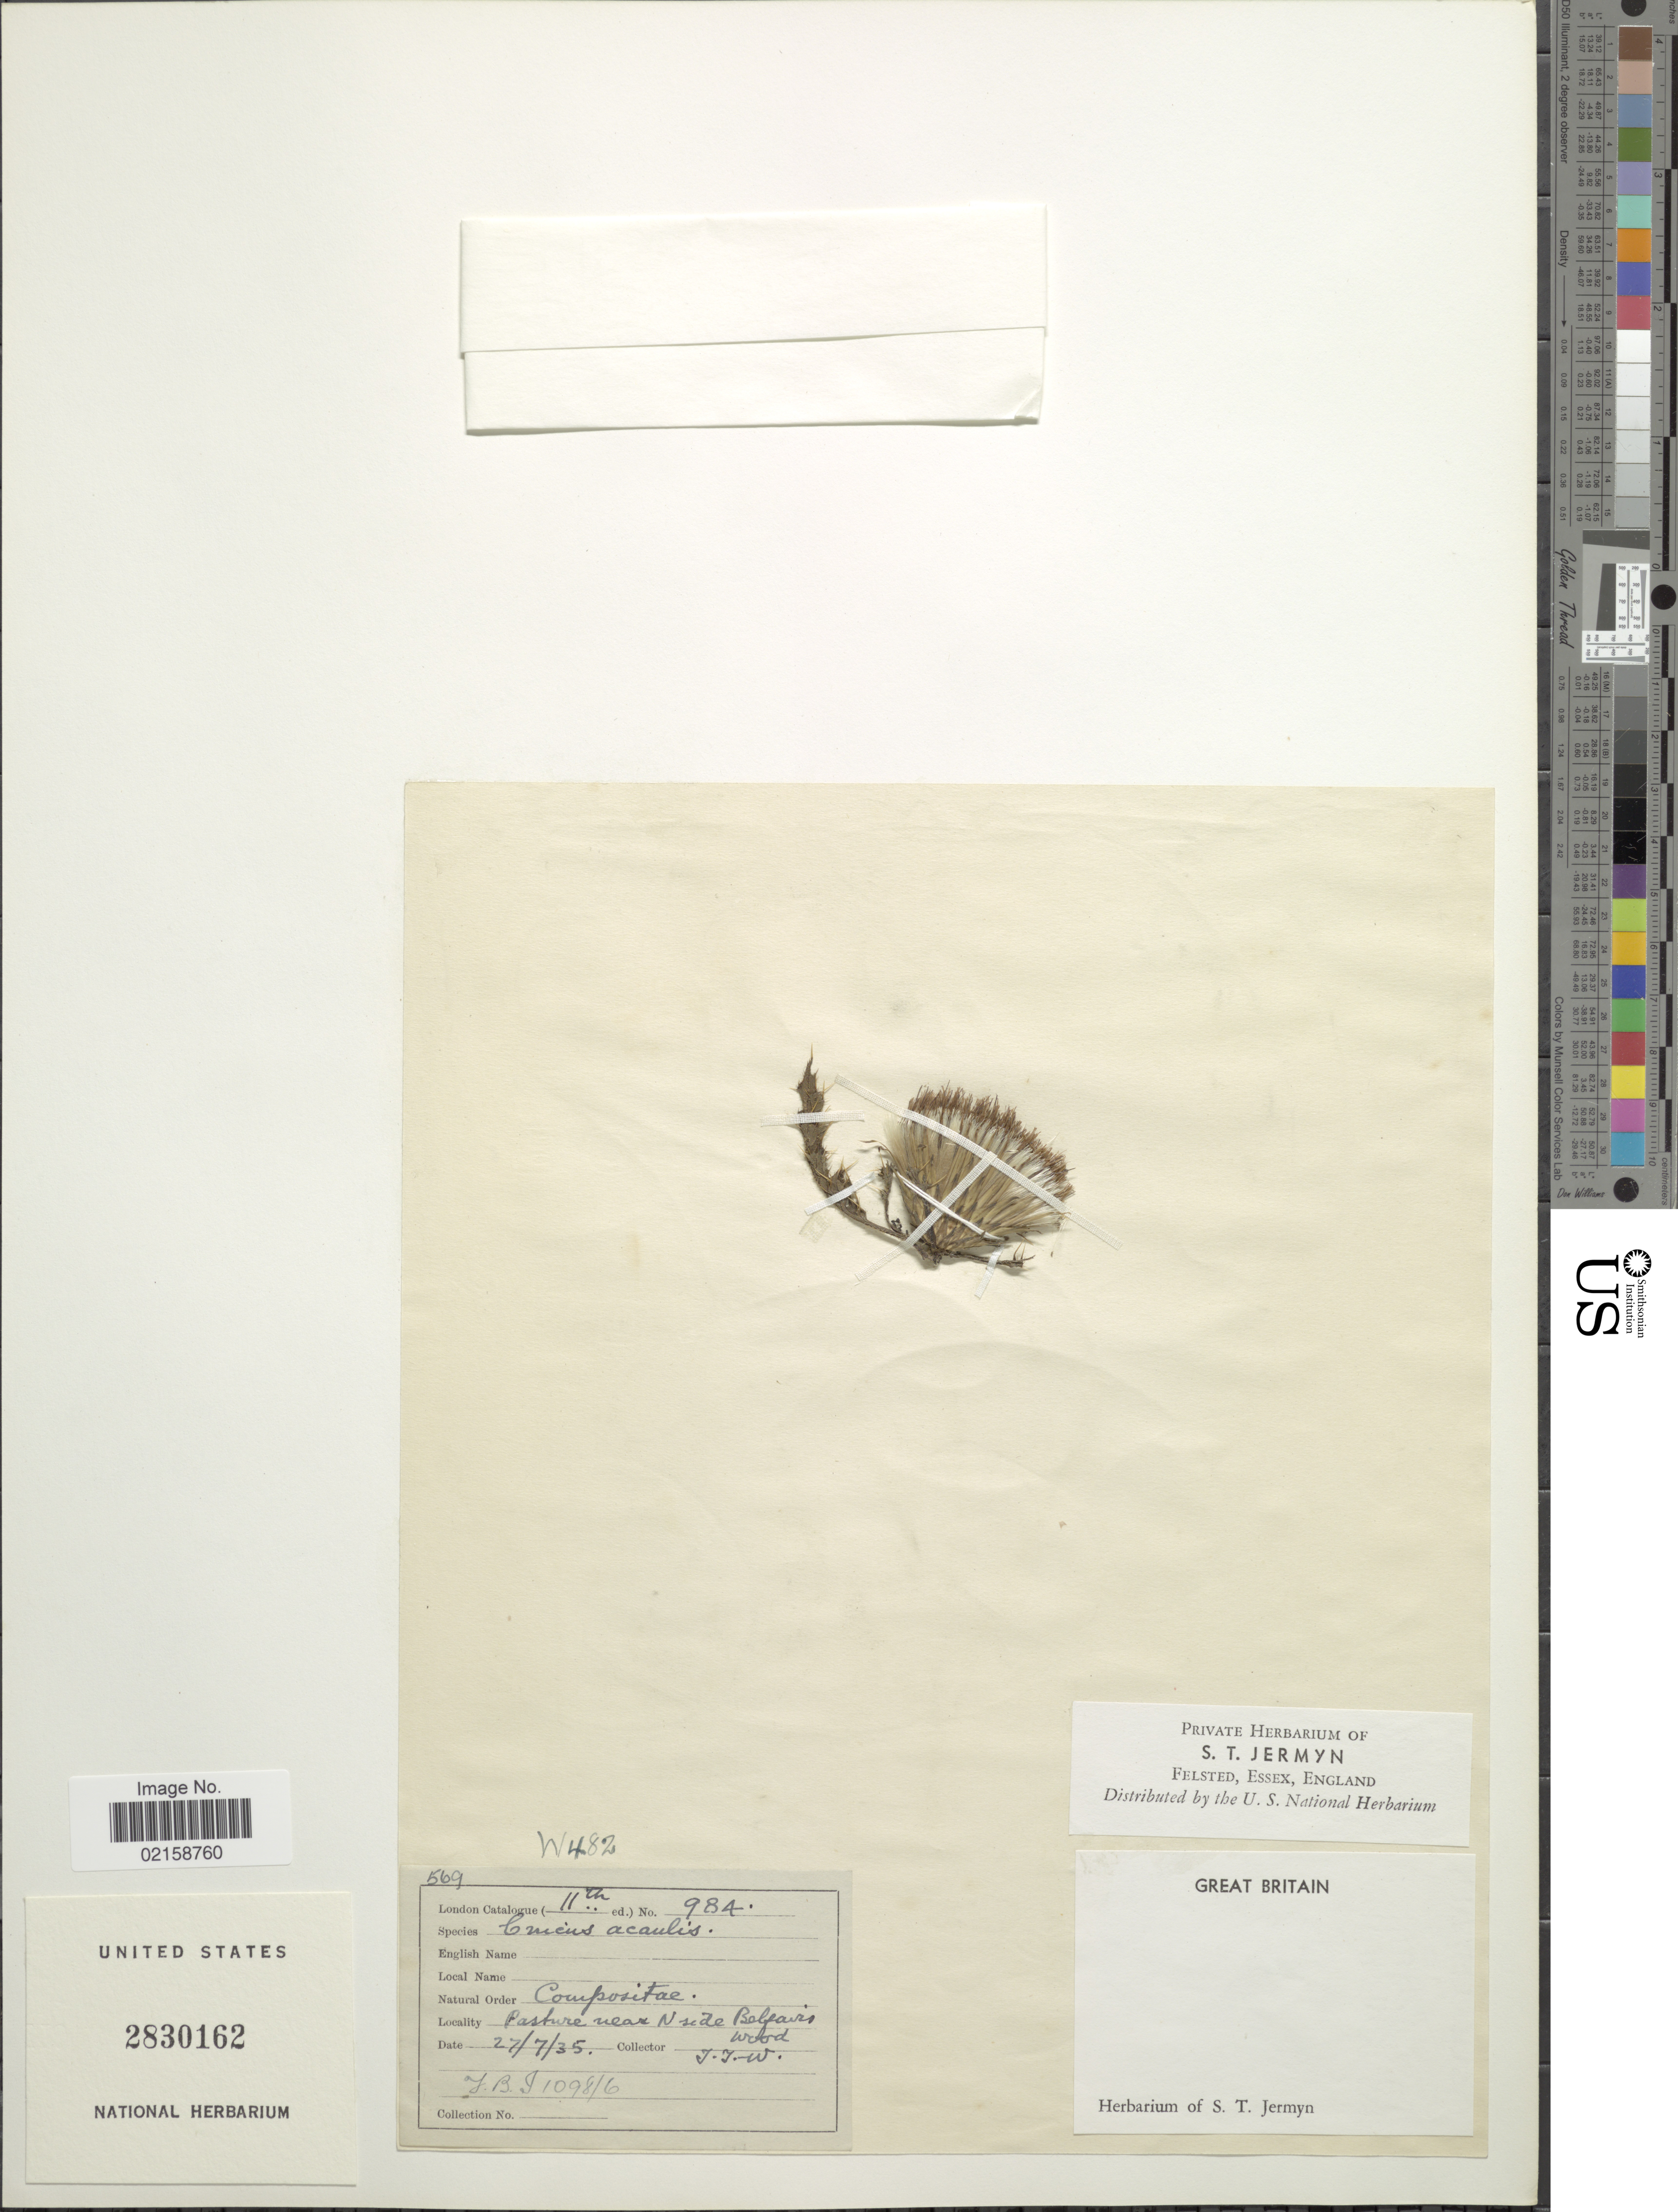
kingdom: Plantae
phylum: Tracheophyta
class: Magnoliopsida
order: Asterales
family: Asteraceae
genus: Cirsium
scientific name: Cirsium acaule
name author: (L.) Scop.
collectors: J. J. -W.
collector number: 984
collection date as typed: Transcribed d/m/y: 27/7/35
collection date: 1935-07-27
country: United Kingdom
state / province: England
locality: Pasture near N side Belfairs wood.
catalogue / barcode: US 2830162